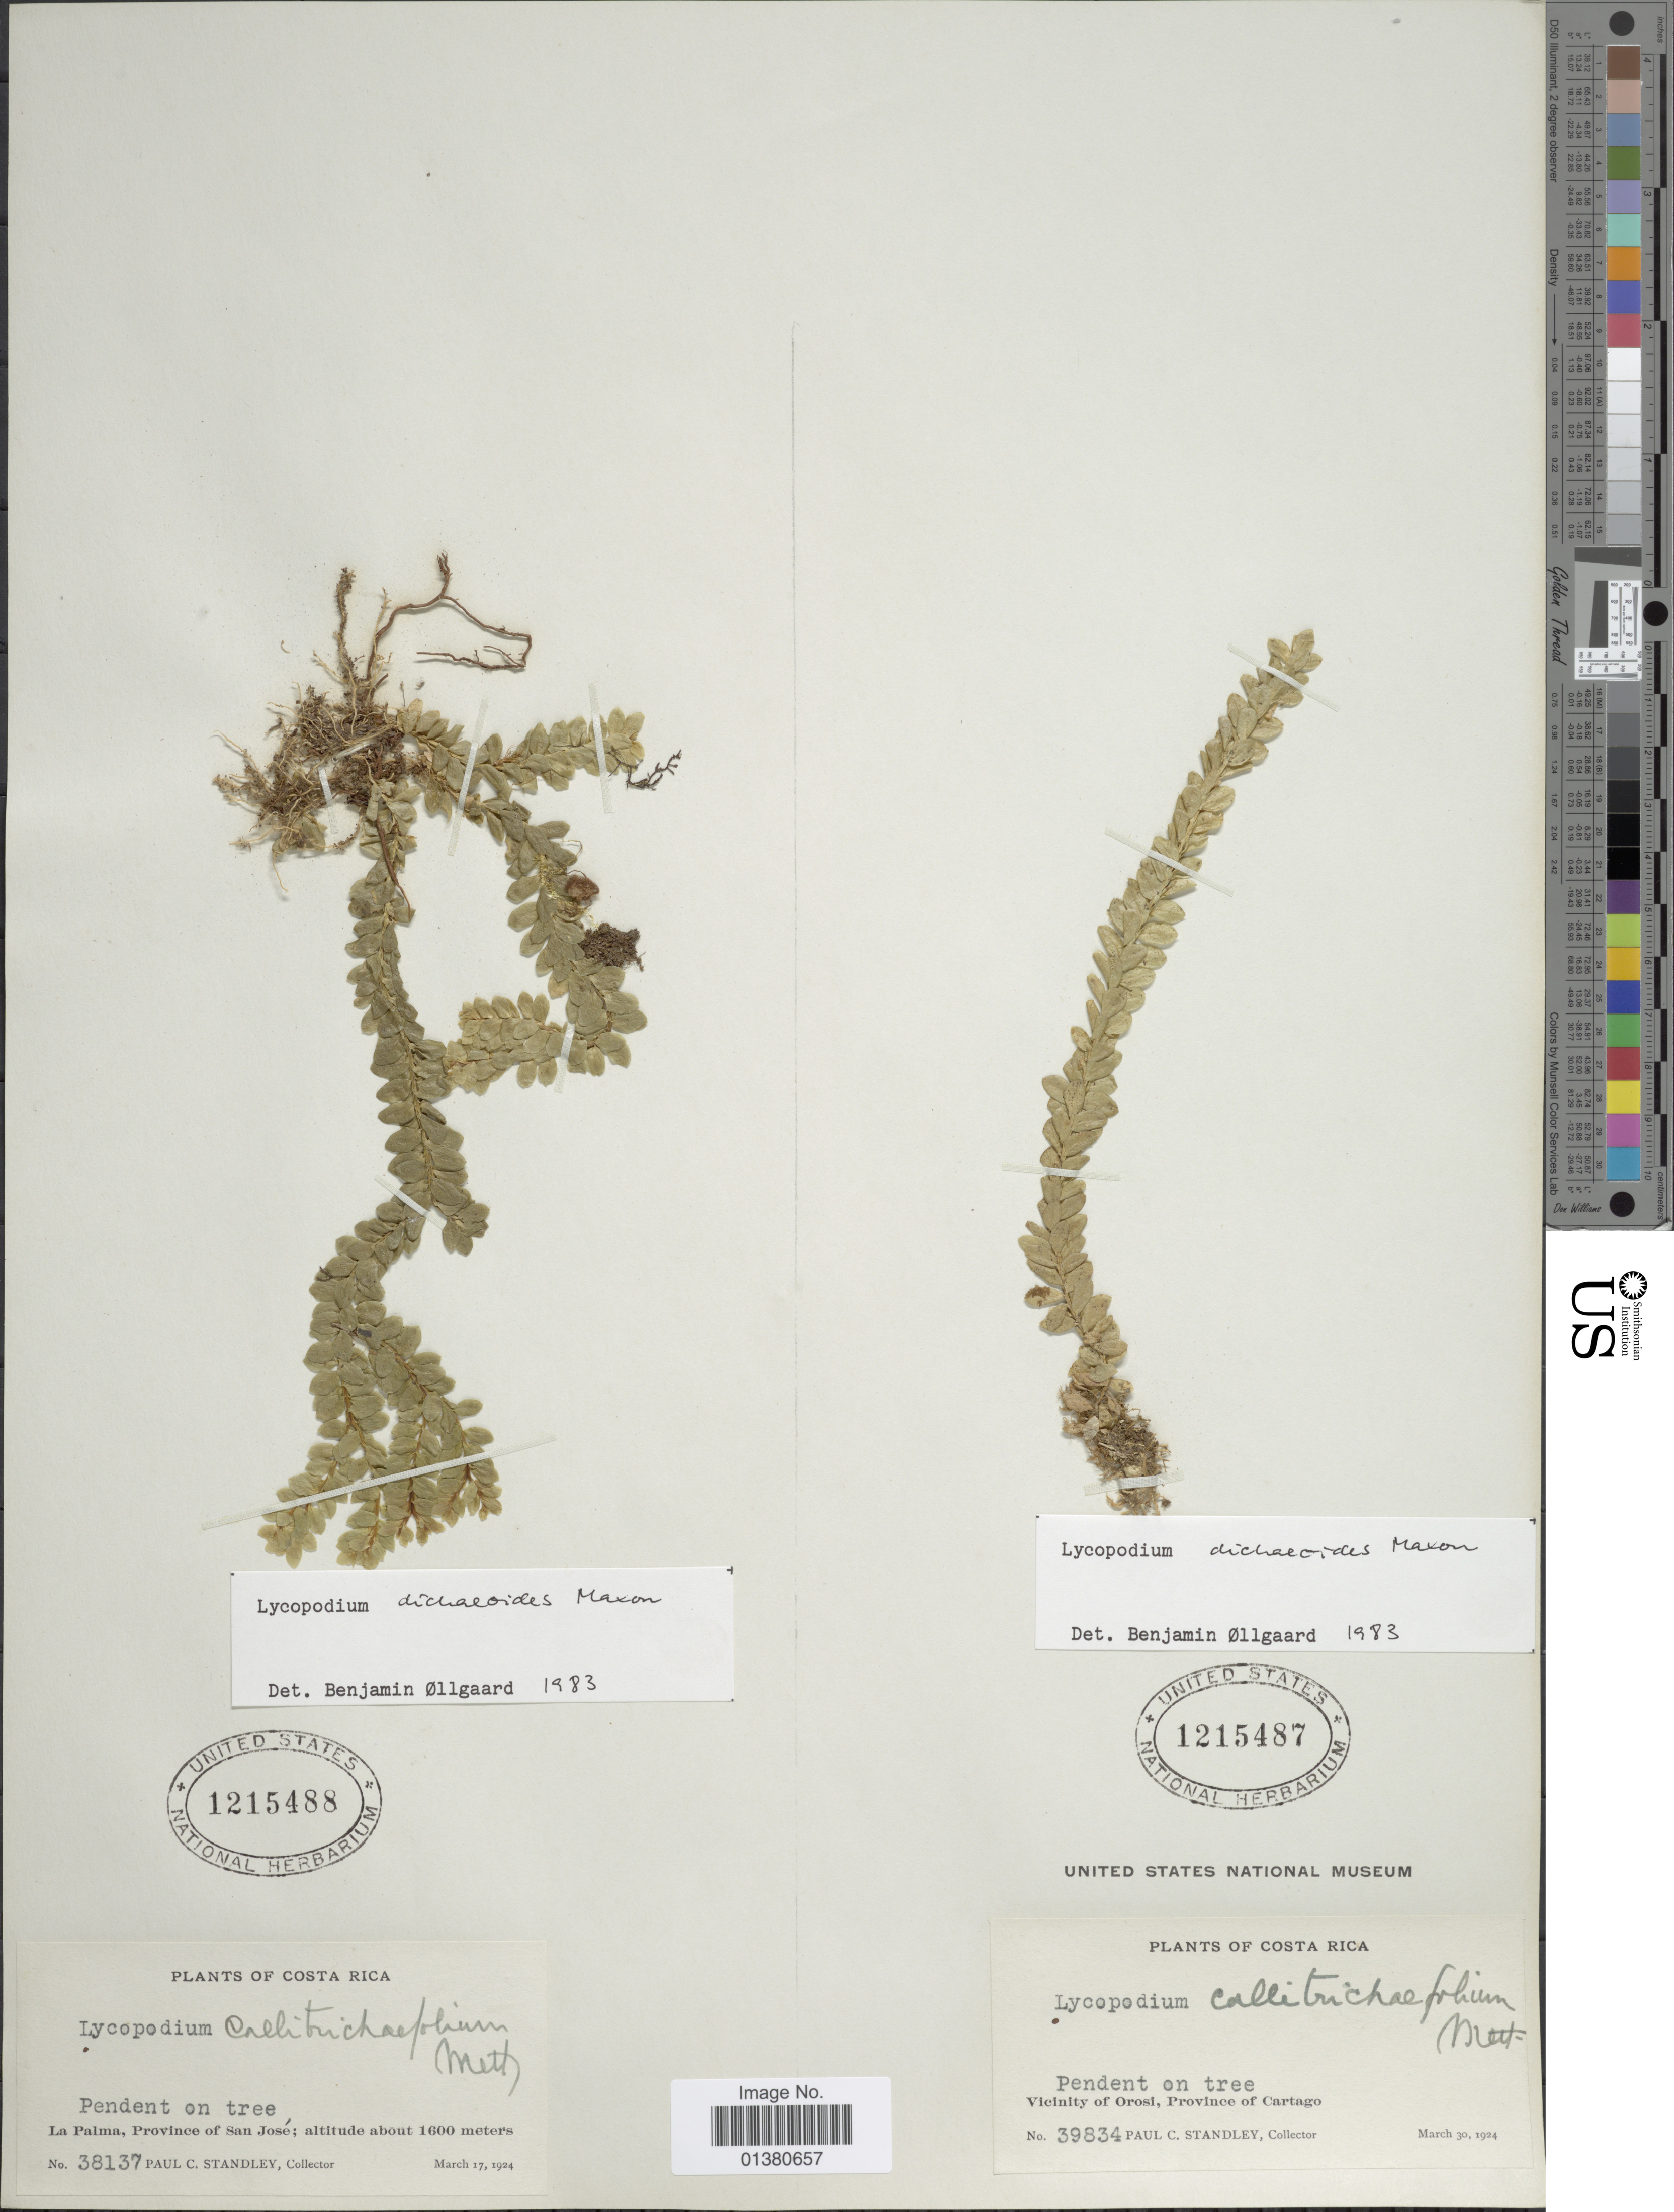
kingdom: Plantae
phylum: Tracheophyta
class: Lycopodiopsida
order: Lycopodiales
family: Lycopodiaceae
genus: Phlegmariurus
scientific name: Phlegmariurus dichaeoides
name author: (Maxon) B. Øllg.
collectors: P. C. Standley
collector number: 39834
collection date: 1924-03-30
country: Costa Rica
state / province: Cartago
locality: Vicinity of Orosi, Prvince of Cartago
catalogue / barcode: US 1215487-2